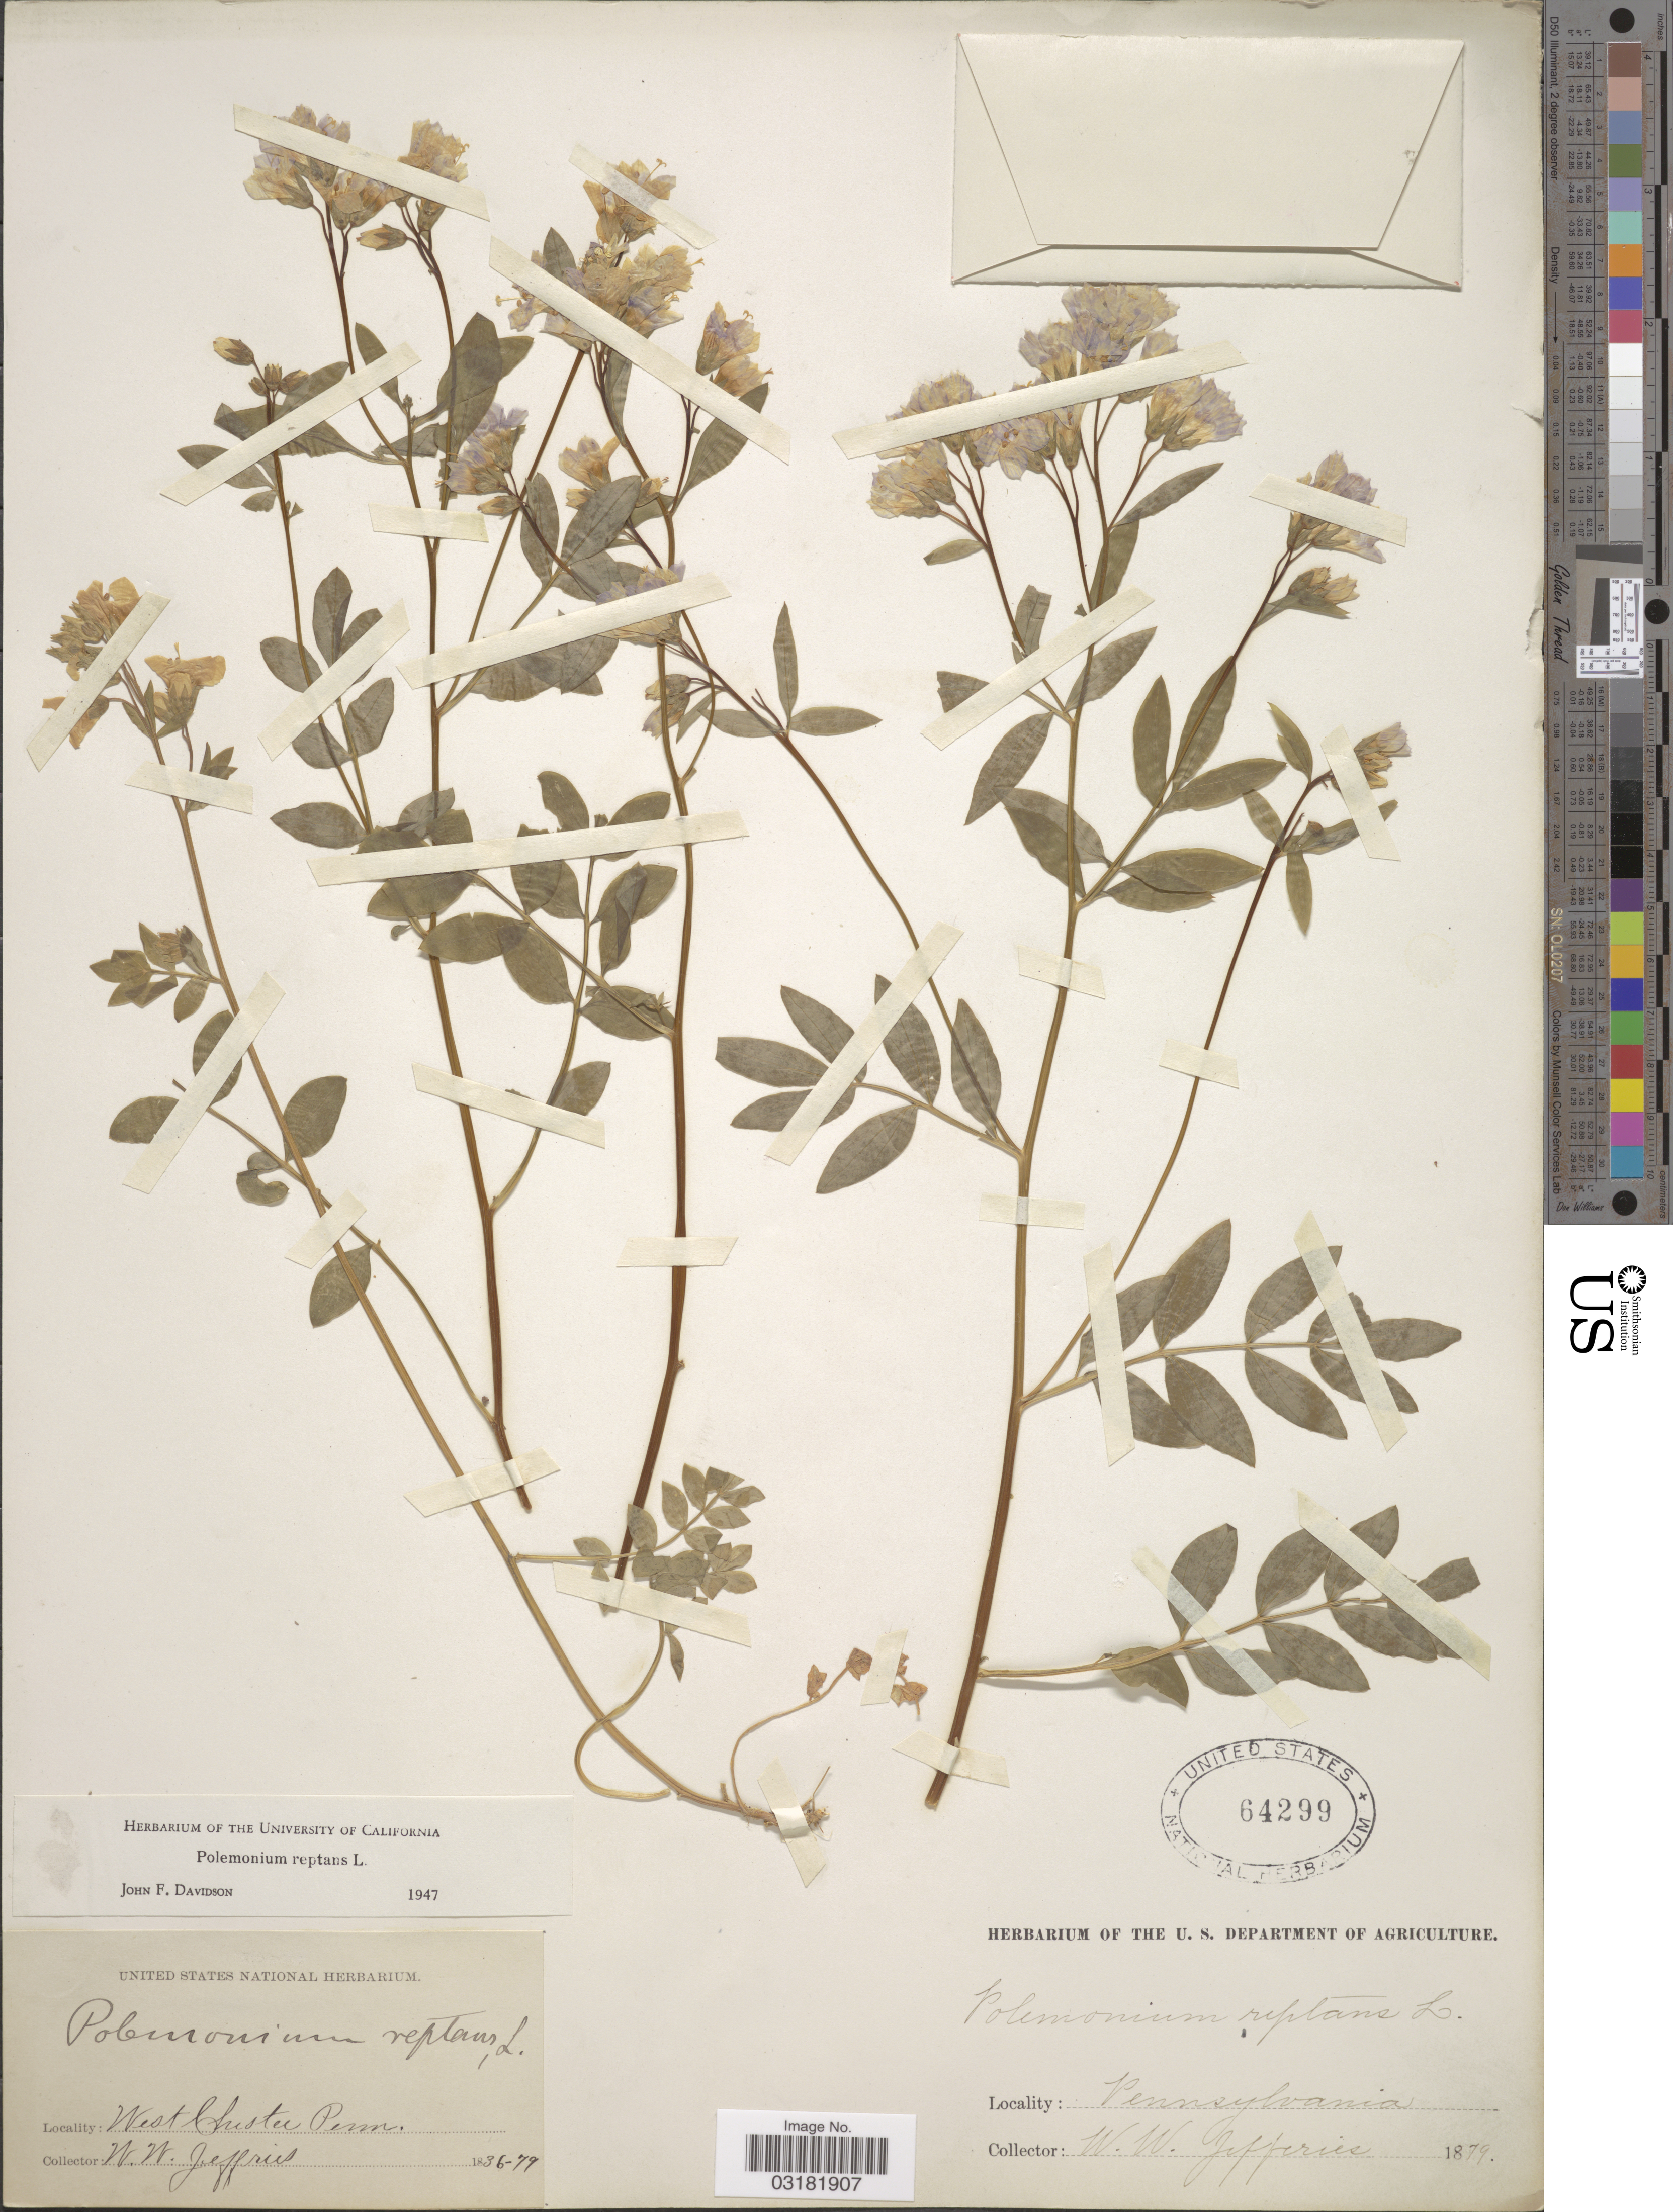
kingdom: Plantae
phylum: Tracheophyta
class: Magnoliopsida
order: Ericales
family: Polemoniaceae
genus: Polemonium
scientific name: Polemonium reptans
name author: L.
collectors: W. Jeffries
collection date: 1836/1879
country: United States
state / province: Pennsylvania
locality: West Chester.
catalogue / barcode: US 64299